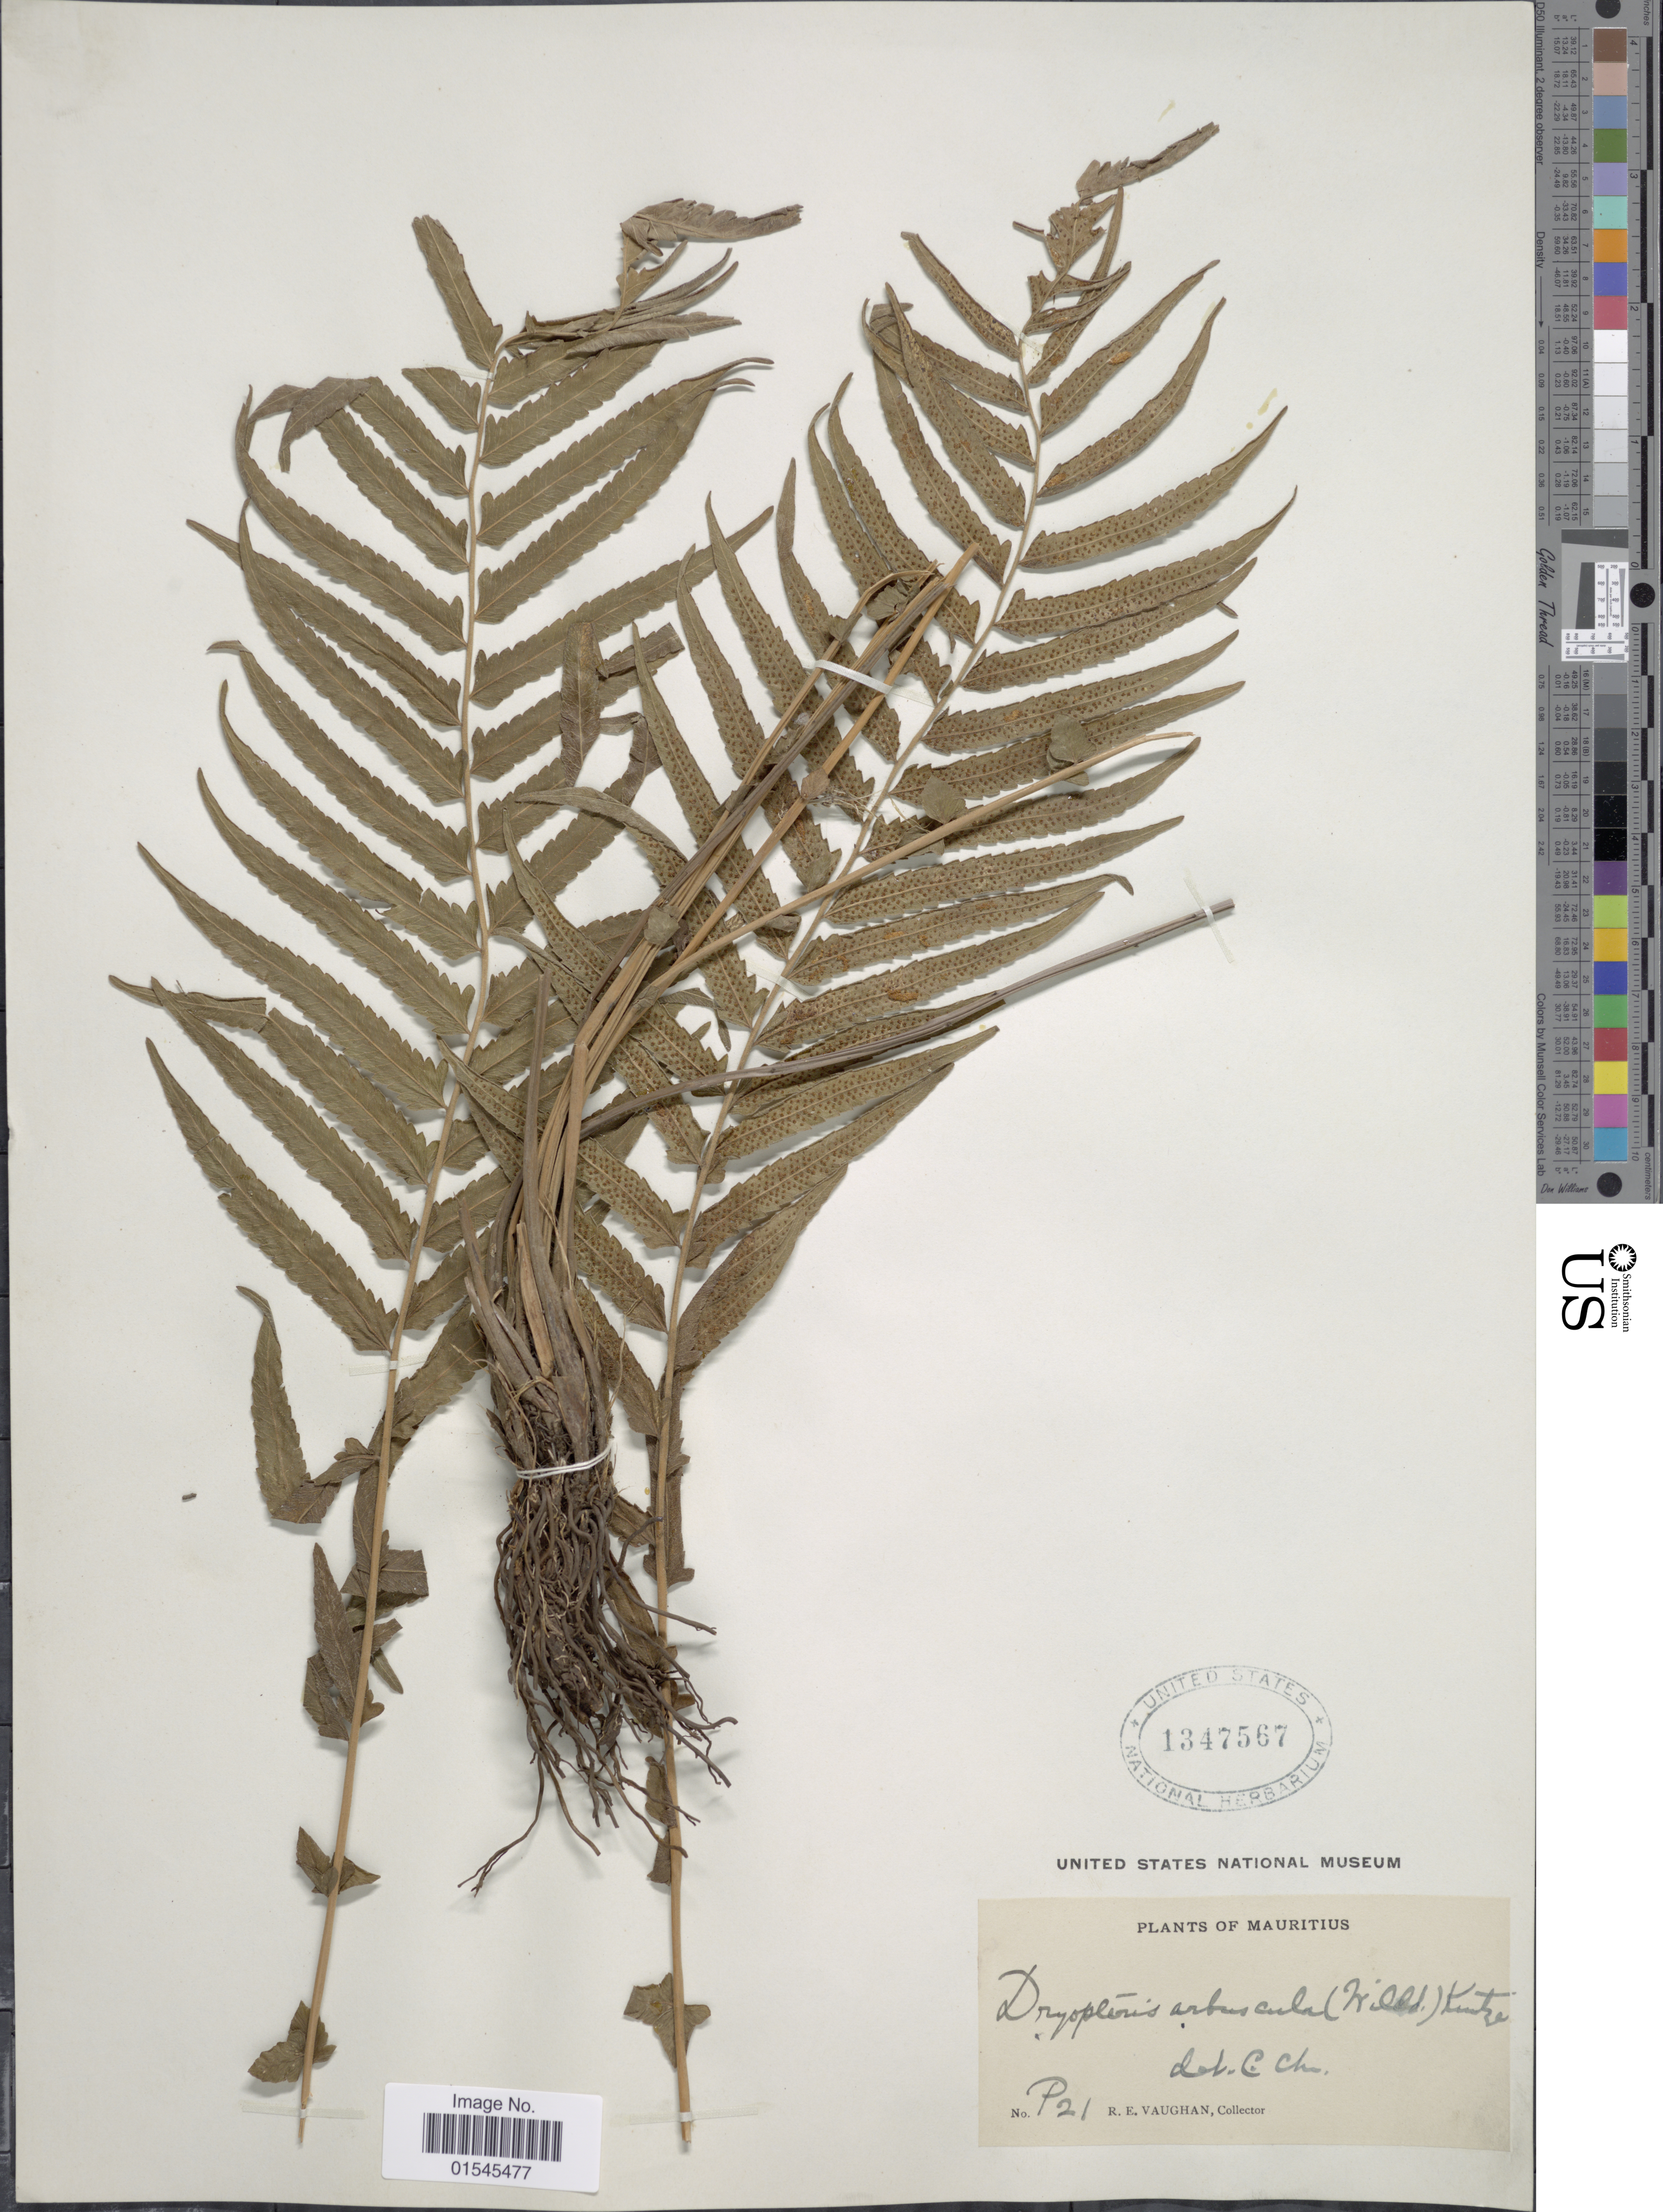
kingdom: Plantae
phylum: Tracheophyta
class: Polypodiopsida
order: Polypodiales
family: Thelypteridaceae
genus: Sphaerostephanos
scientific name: Sphaerostephanos arbuscula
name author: (Willd.) Holttum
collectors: R. Vaughan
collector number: P21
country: Mauritius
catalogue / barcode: US 1347567